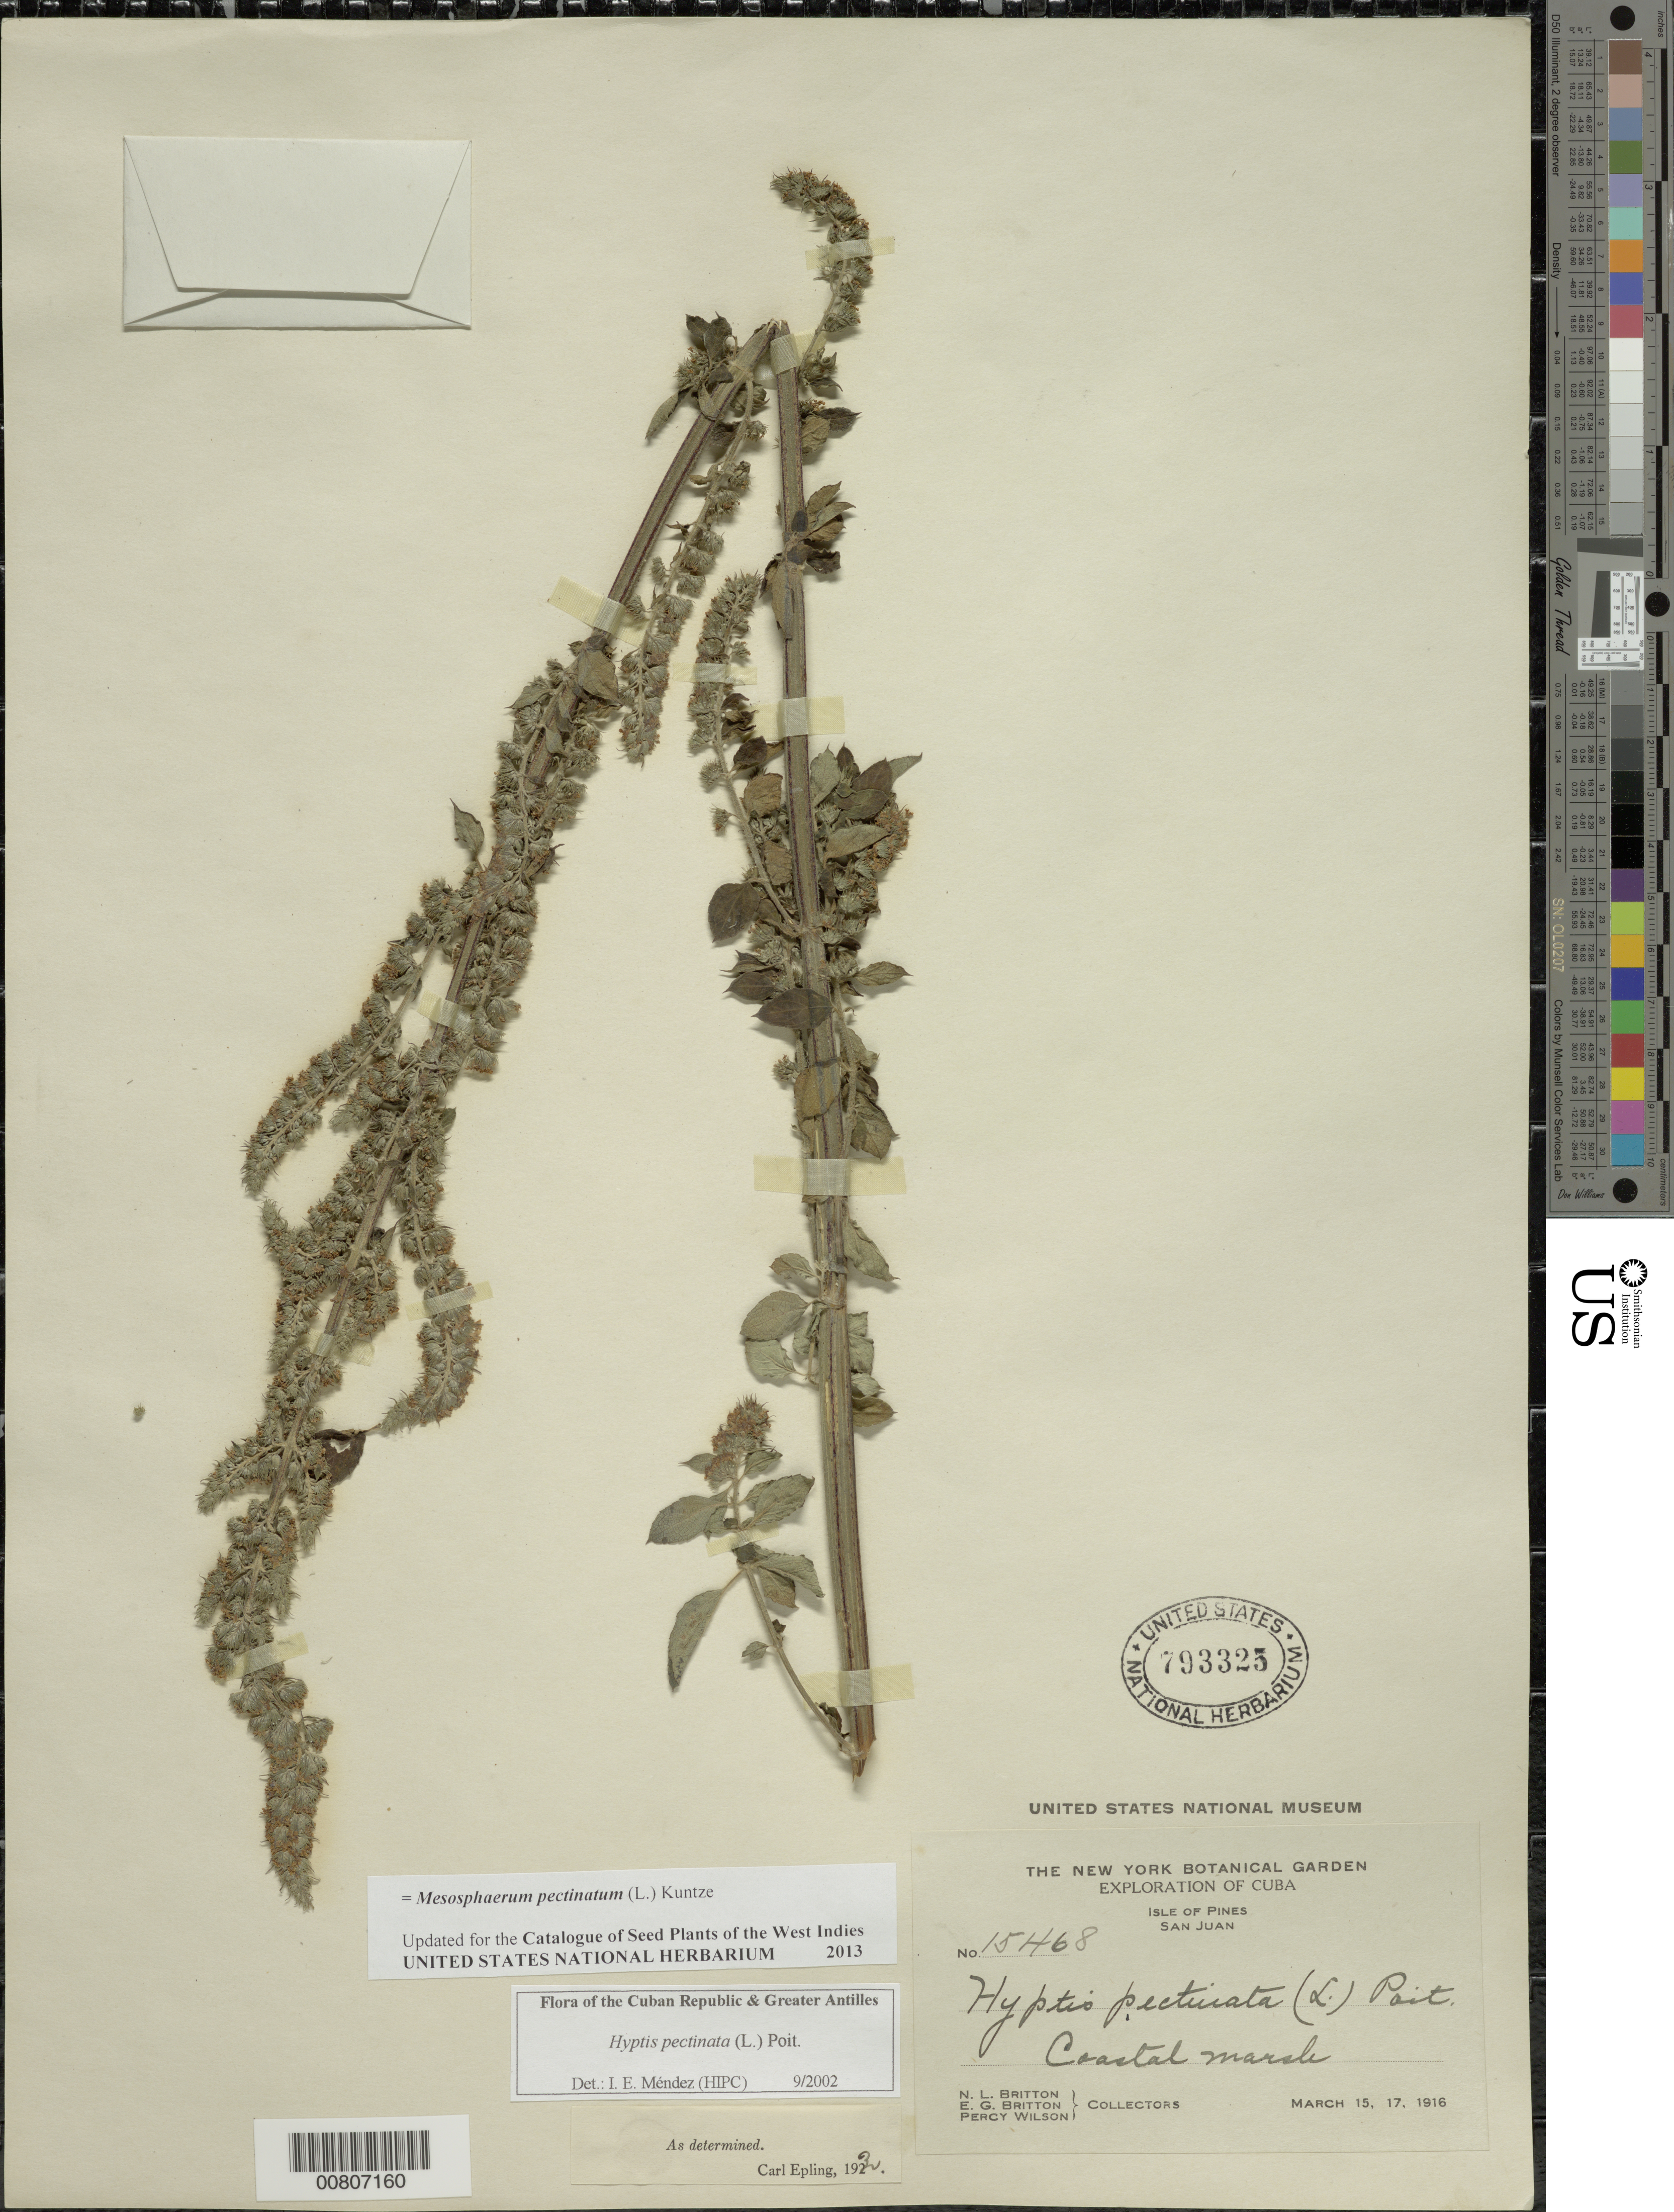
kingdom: Plantae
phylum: Tracheophyta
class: Magnoliopsida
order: Lamiales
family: Lamiaceae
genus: Hyptis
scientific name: Hyptis pectinata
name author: (L.) Poit.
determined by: Méndez, Isidro E., (HIPC)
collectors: N. Britton, E. G. Britton & P. Wilson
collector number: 15468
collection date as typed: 15 Mar 1916 and 17 Mar 1916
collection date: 1916-03-15,1916-03-17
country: Cuba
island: Isla de la Juventud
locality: Isle of Pines, San Juan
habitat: Coastal marsh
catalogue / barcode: US 793325